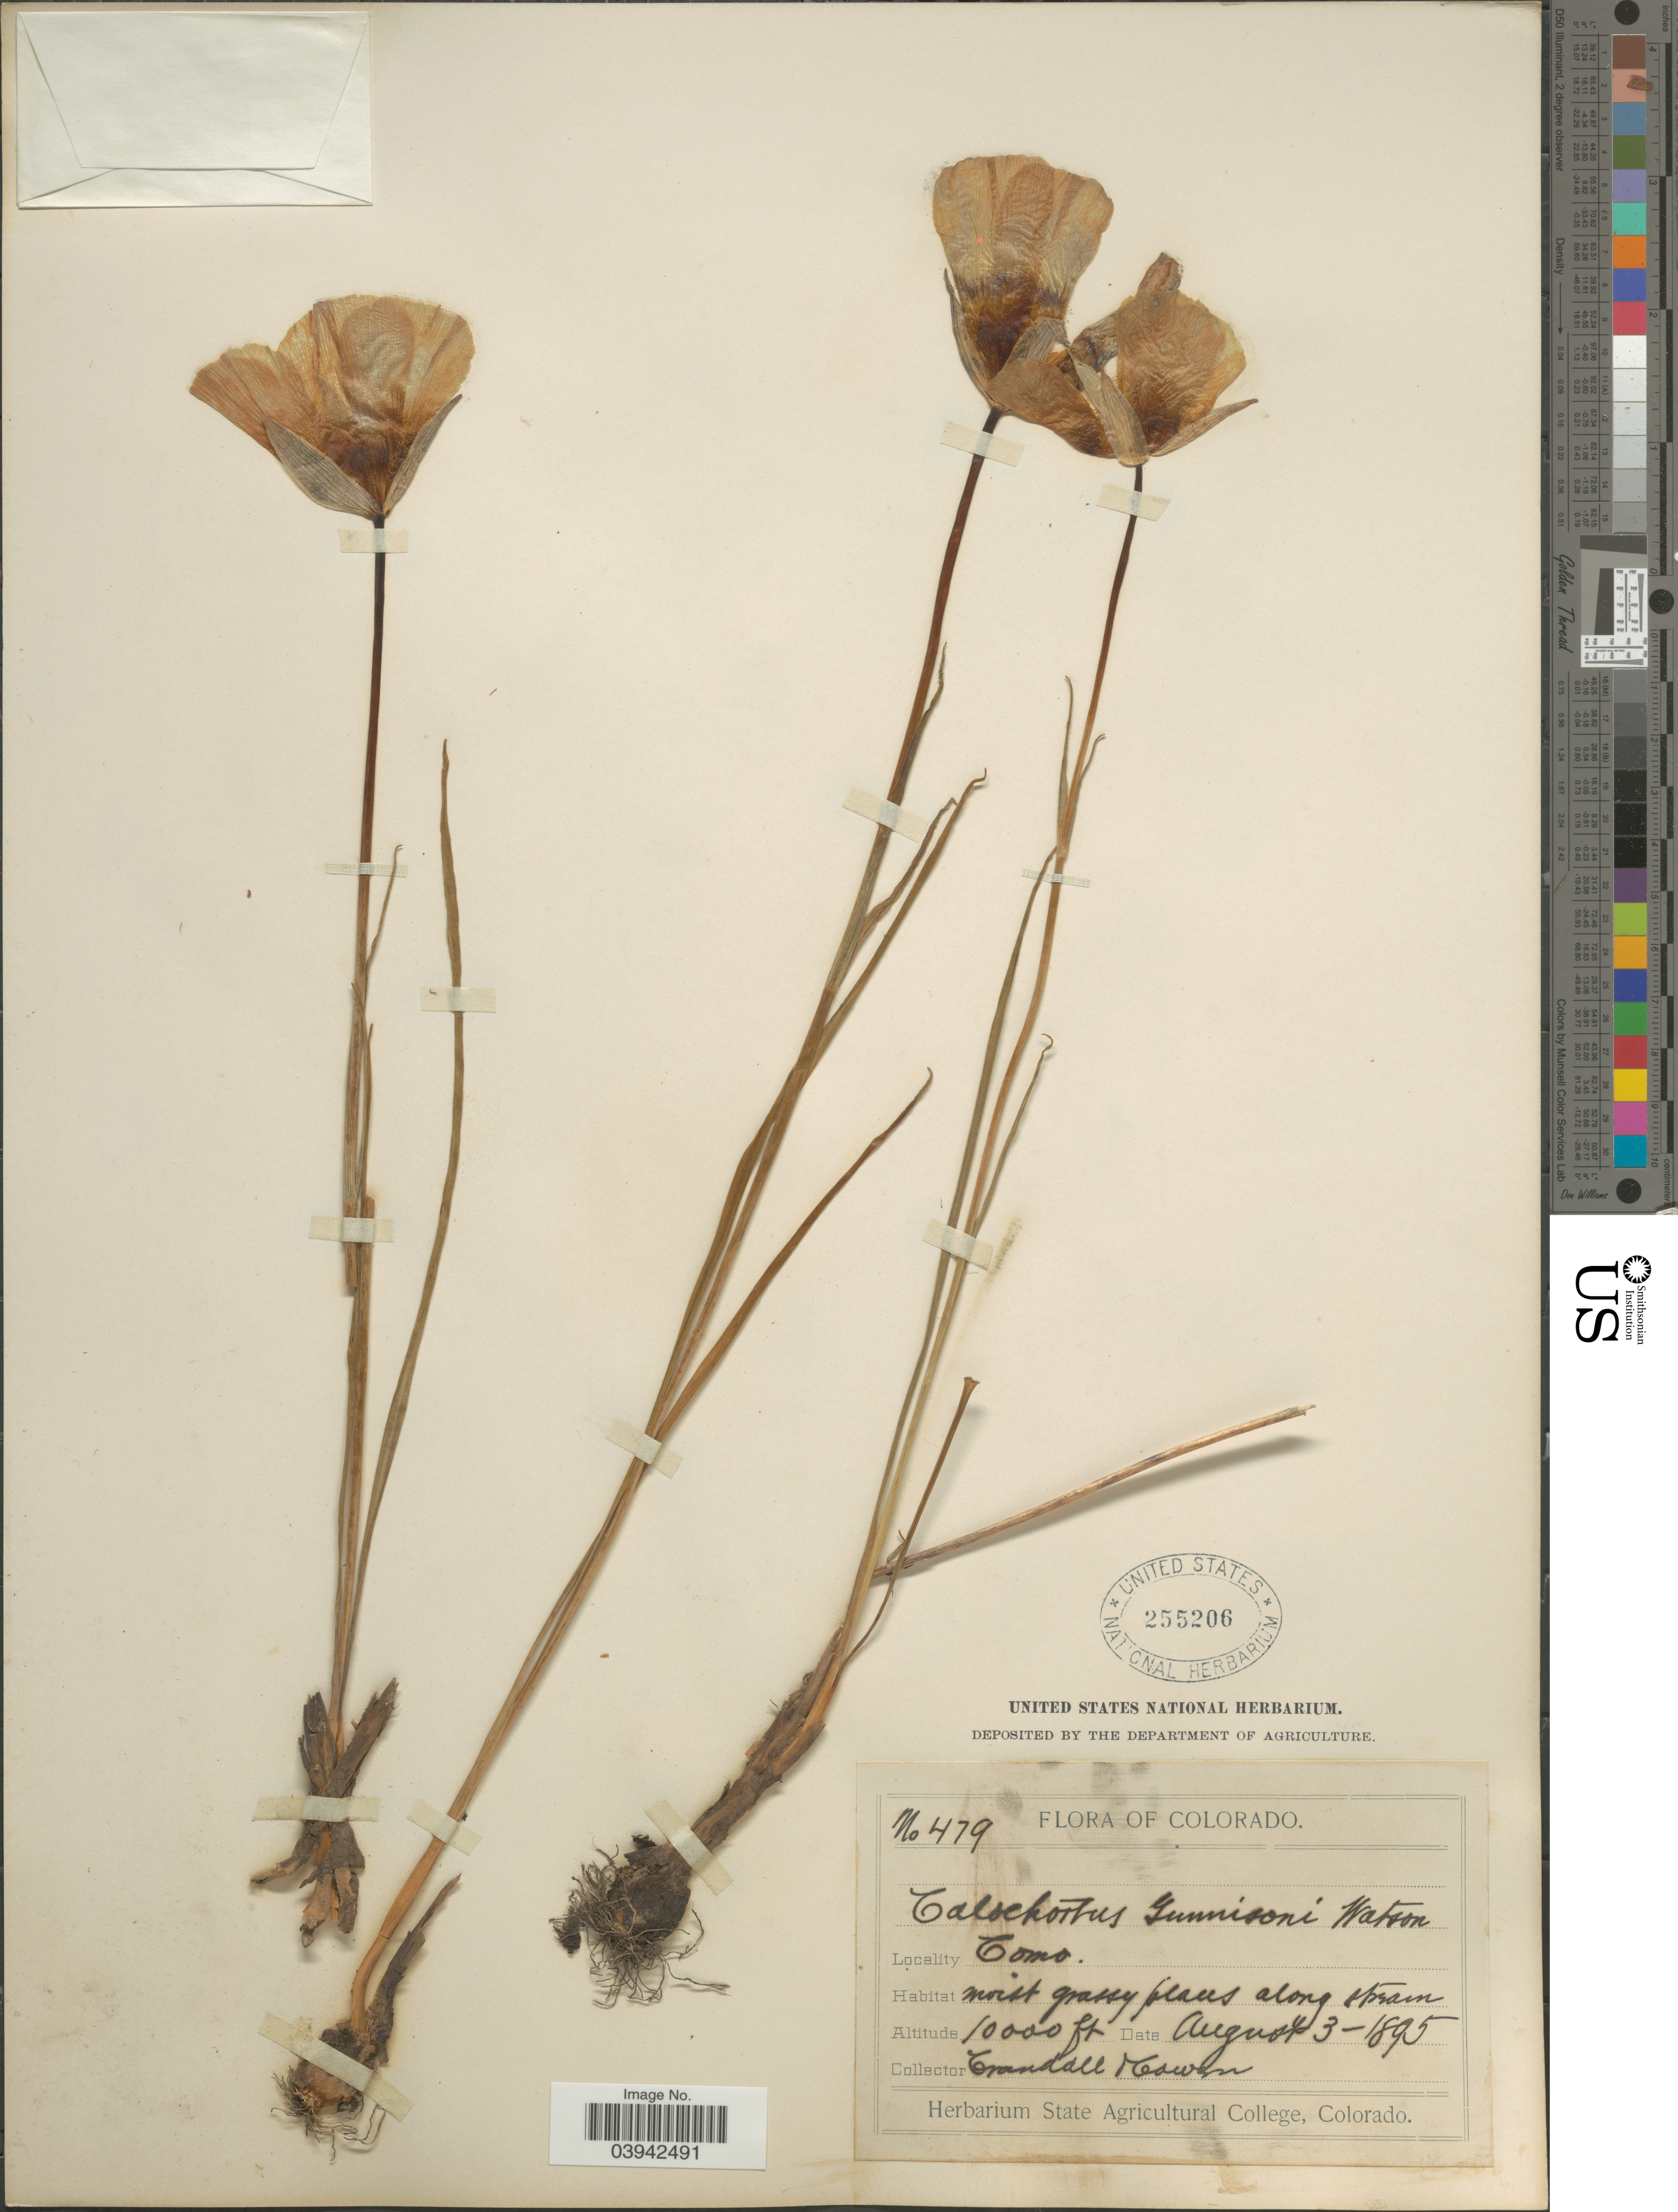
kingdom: Plantae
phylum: Tracheophyta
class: Liliopsida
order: Liliales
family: Liliaceae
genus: Calochortus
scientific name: Calochortus gunnisonii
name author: S. Watson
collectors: -. Crandall & Cowan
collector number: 479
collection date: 1895-08-03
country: United States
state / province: Colorado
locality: Como.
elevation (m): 3048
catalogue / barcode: US 255206